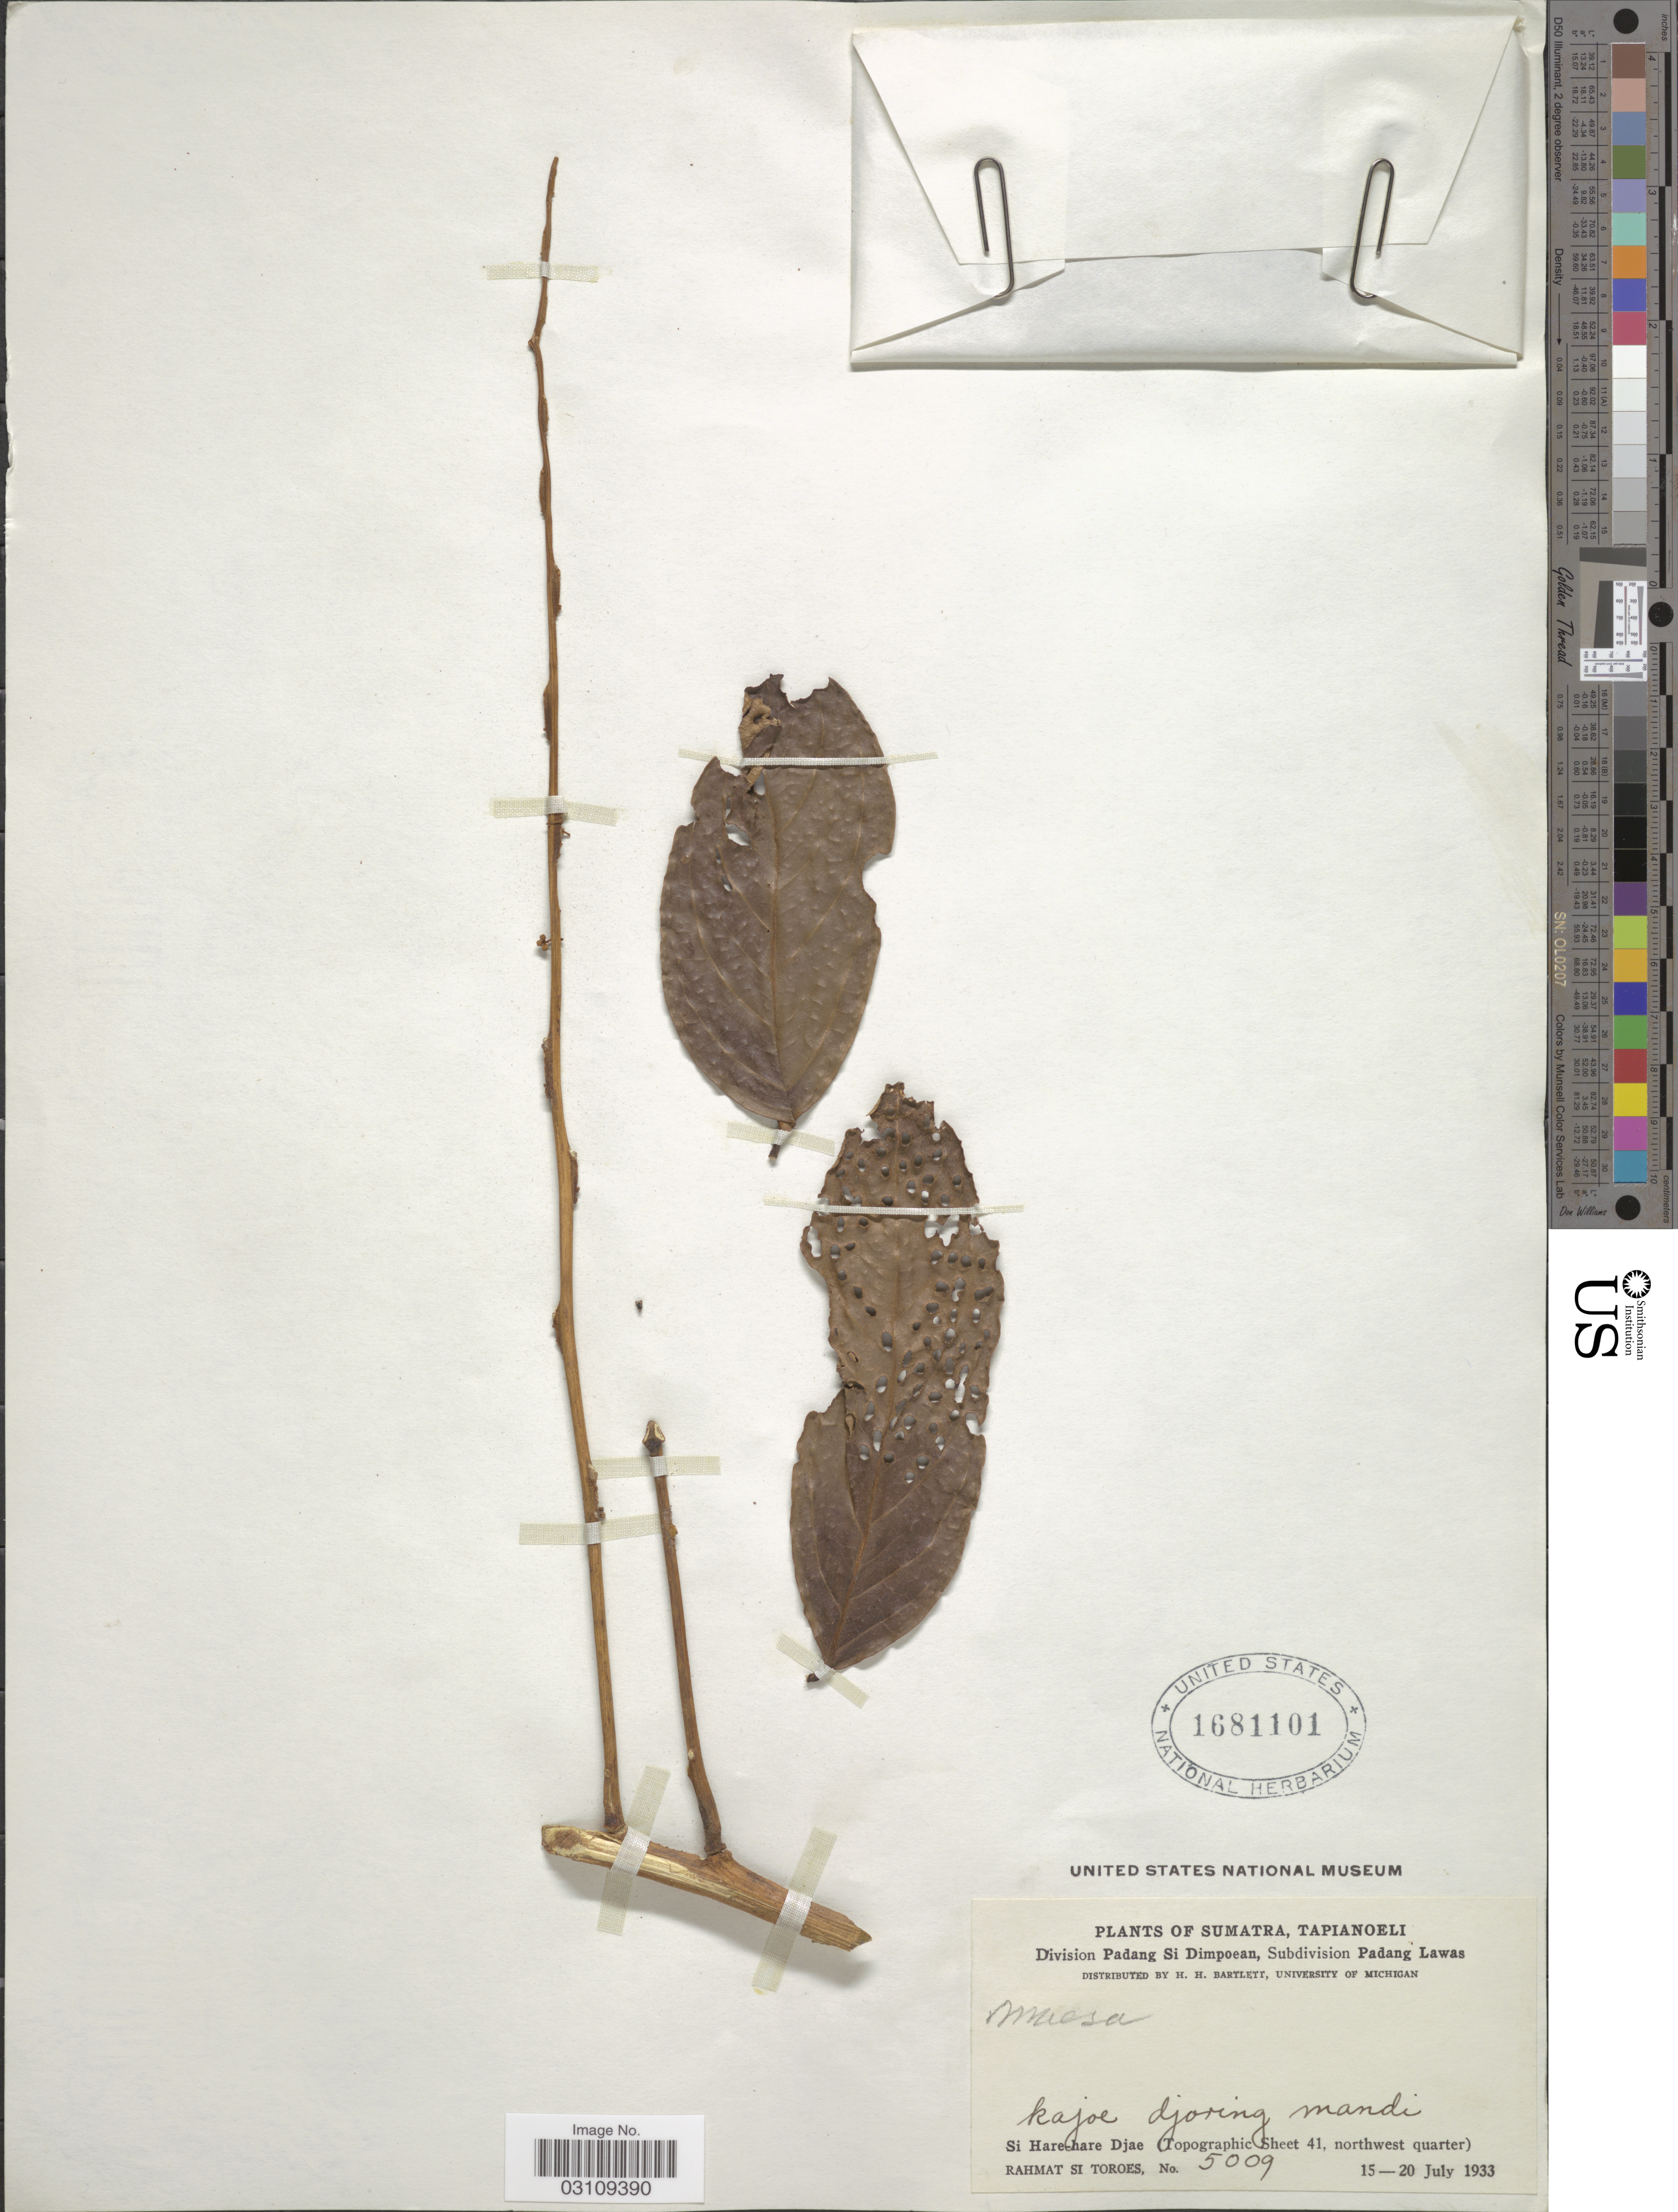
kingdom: Plantae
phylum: Tracheophyta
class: Magnoliopsida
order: Ericales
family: Primulaceae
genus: Maesa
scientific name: Maesa sp.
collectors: Rahmat Si Boeea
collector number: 5009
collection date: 1933-07-15/1933-07-20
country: Indonesia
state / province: Sumatra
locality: Tapianoeli, Division Padang Si Dimpoean, Subdivision Padang Lawas, Si Hare hare Djae (Topographic Sheet 41, northwest quarter).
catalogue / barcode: US 1681101